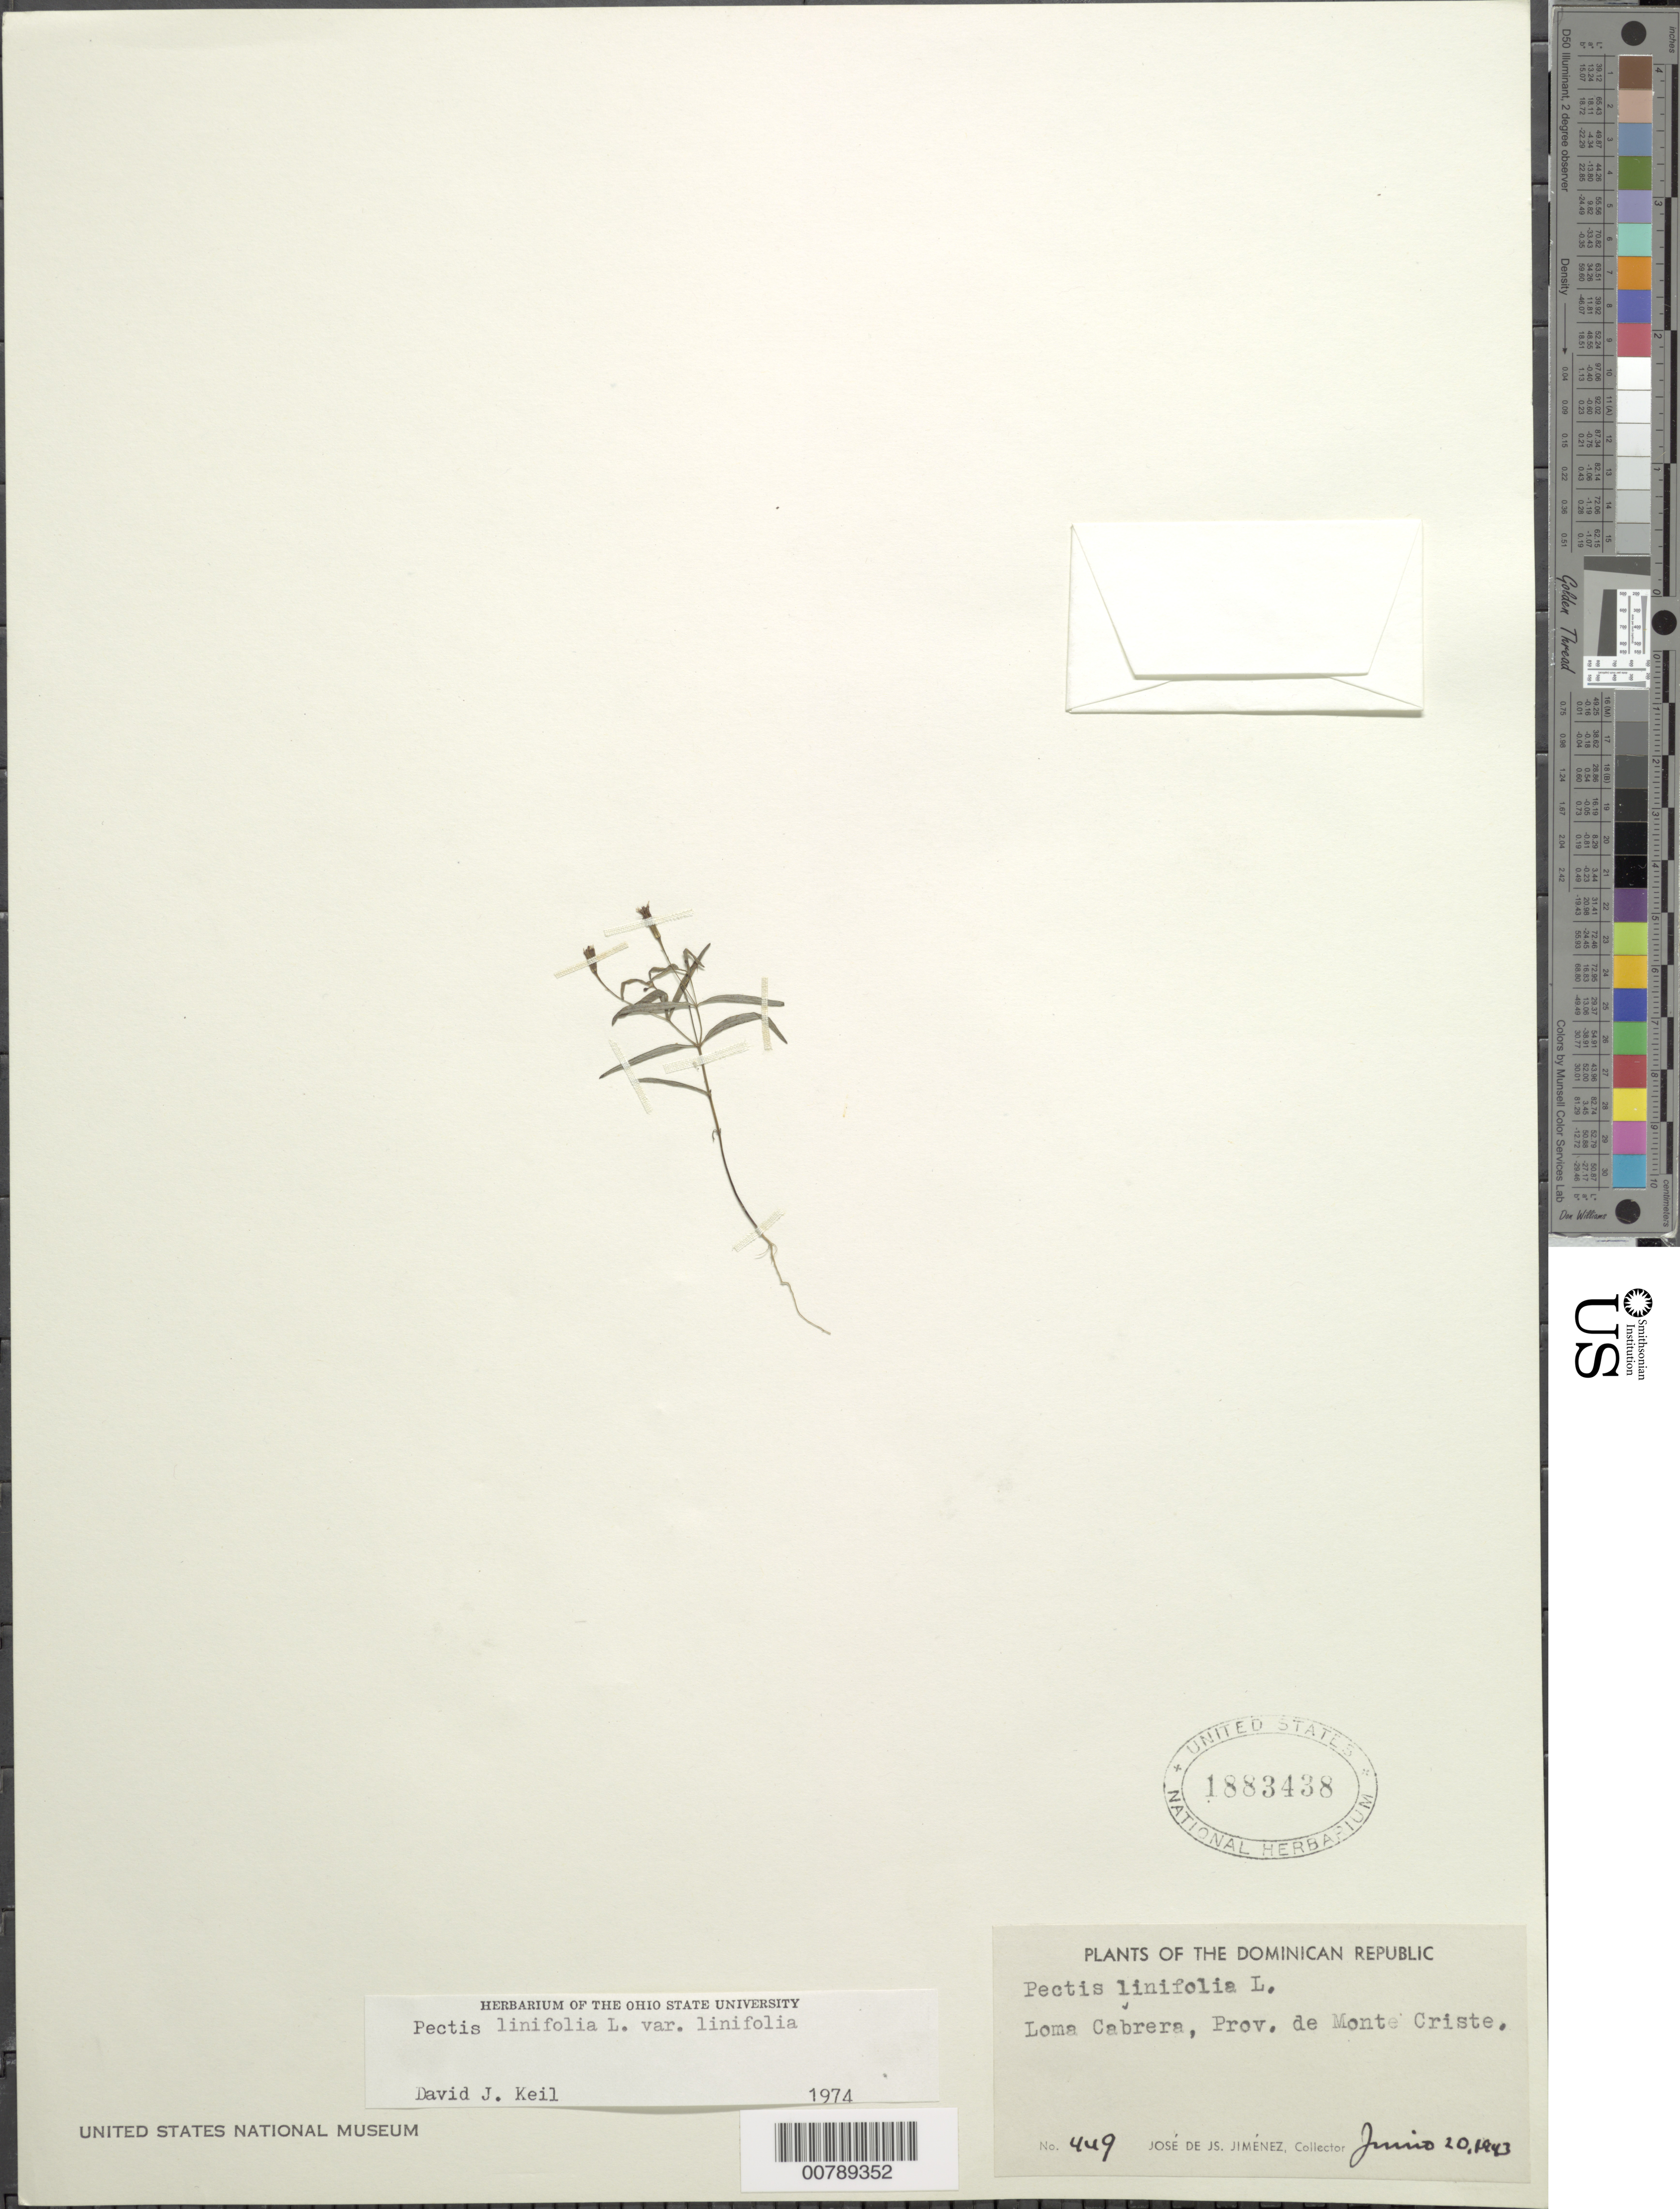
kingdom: Plantae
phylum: Tracheophyta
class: Magnoliopsida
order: Asterales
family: Asteraceae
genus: Pectis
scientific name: Pectis linifolia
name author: L.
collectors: J. J. Jiménez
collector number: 449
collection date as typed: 20 Jun 1943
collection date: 1943-06-20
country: Dominican Republic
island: Hispaniola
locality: Loma Cabrera, provincia de Monte Criste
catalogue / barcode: US 1883438